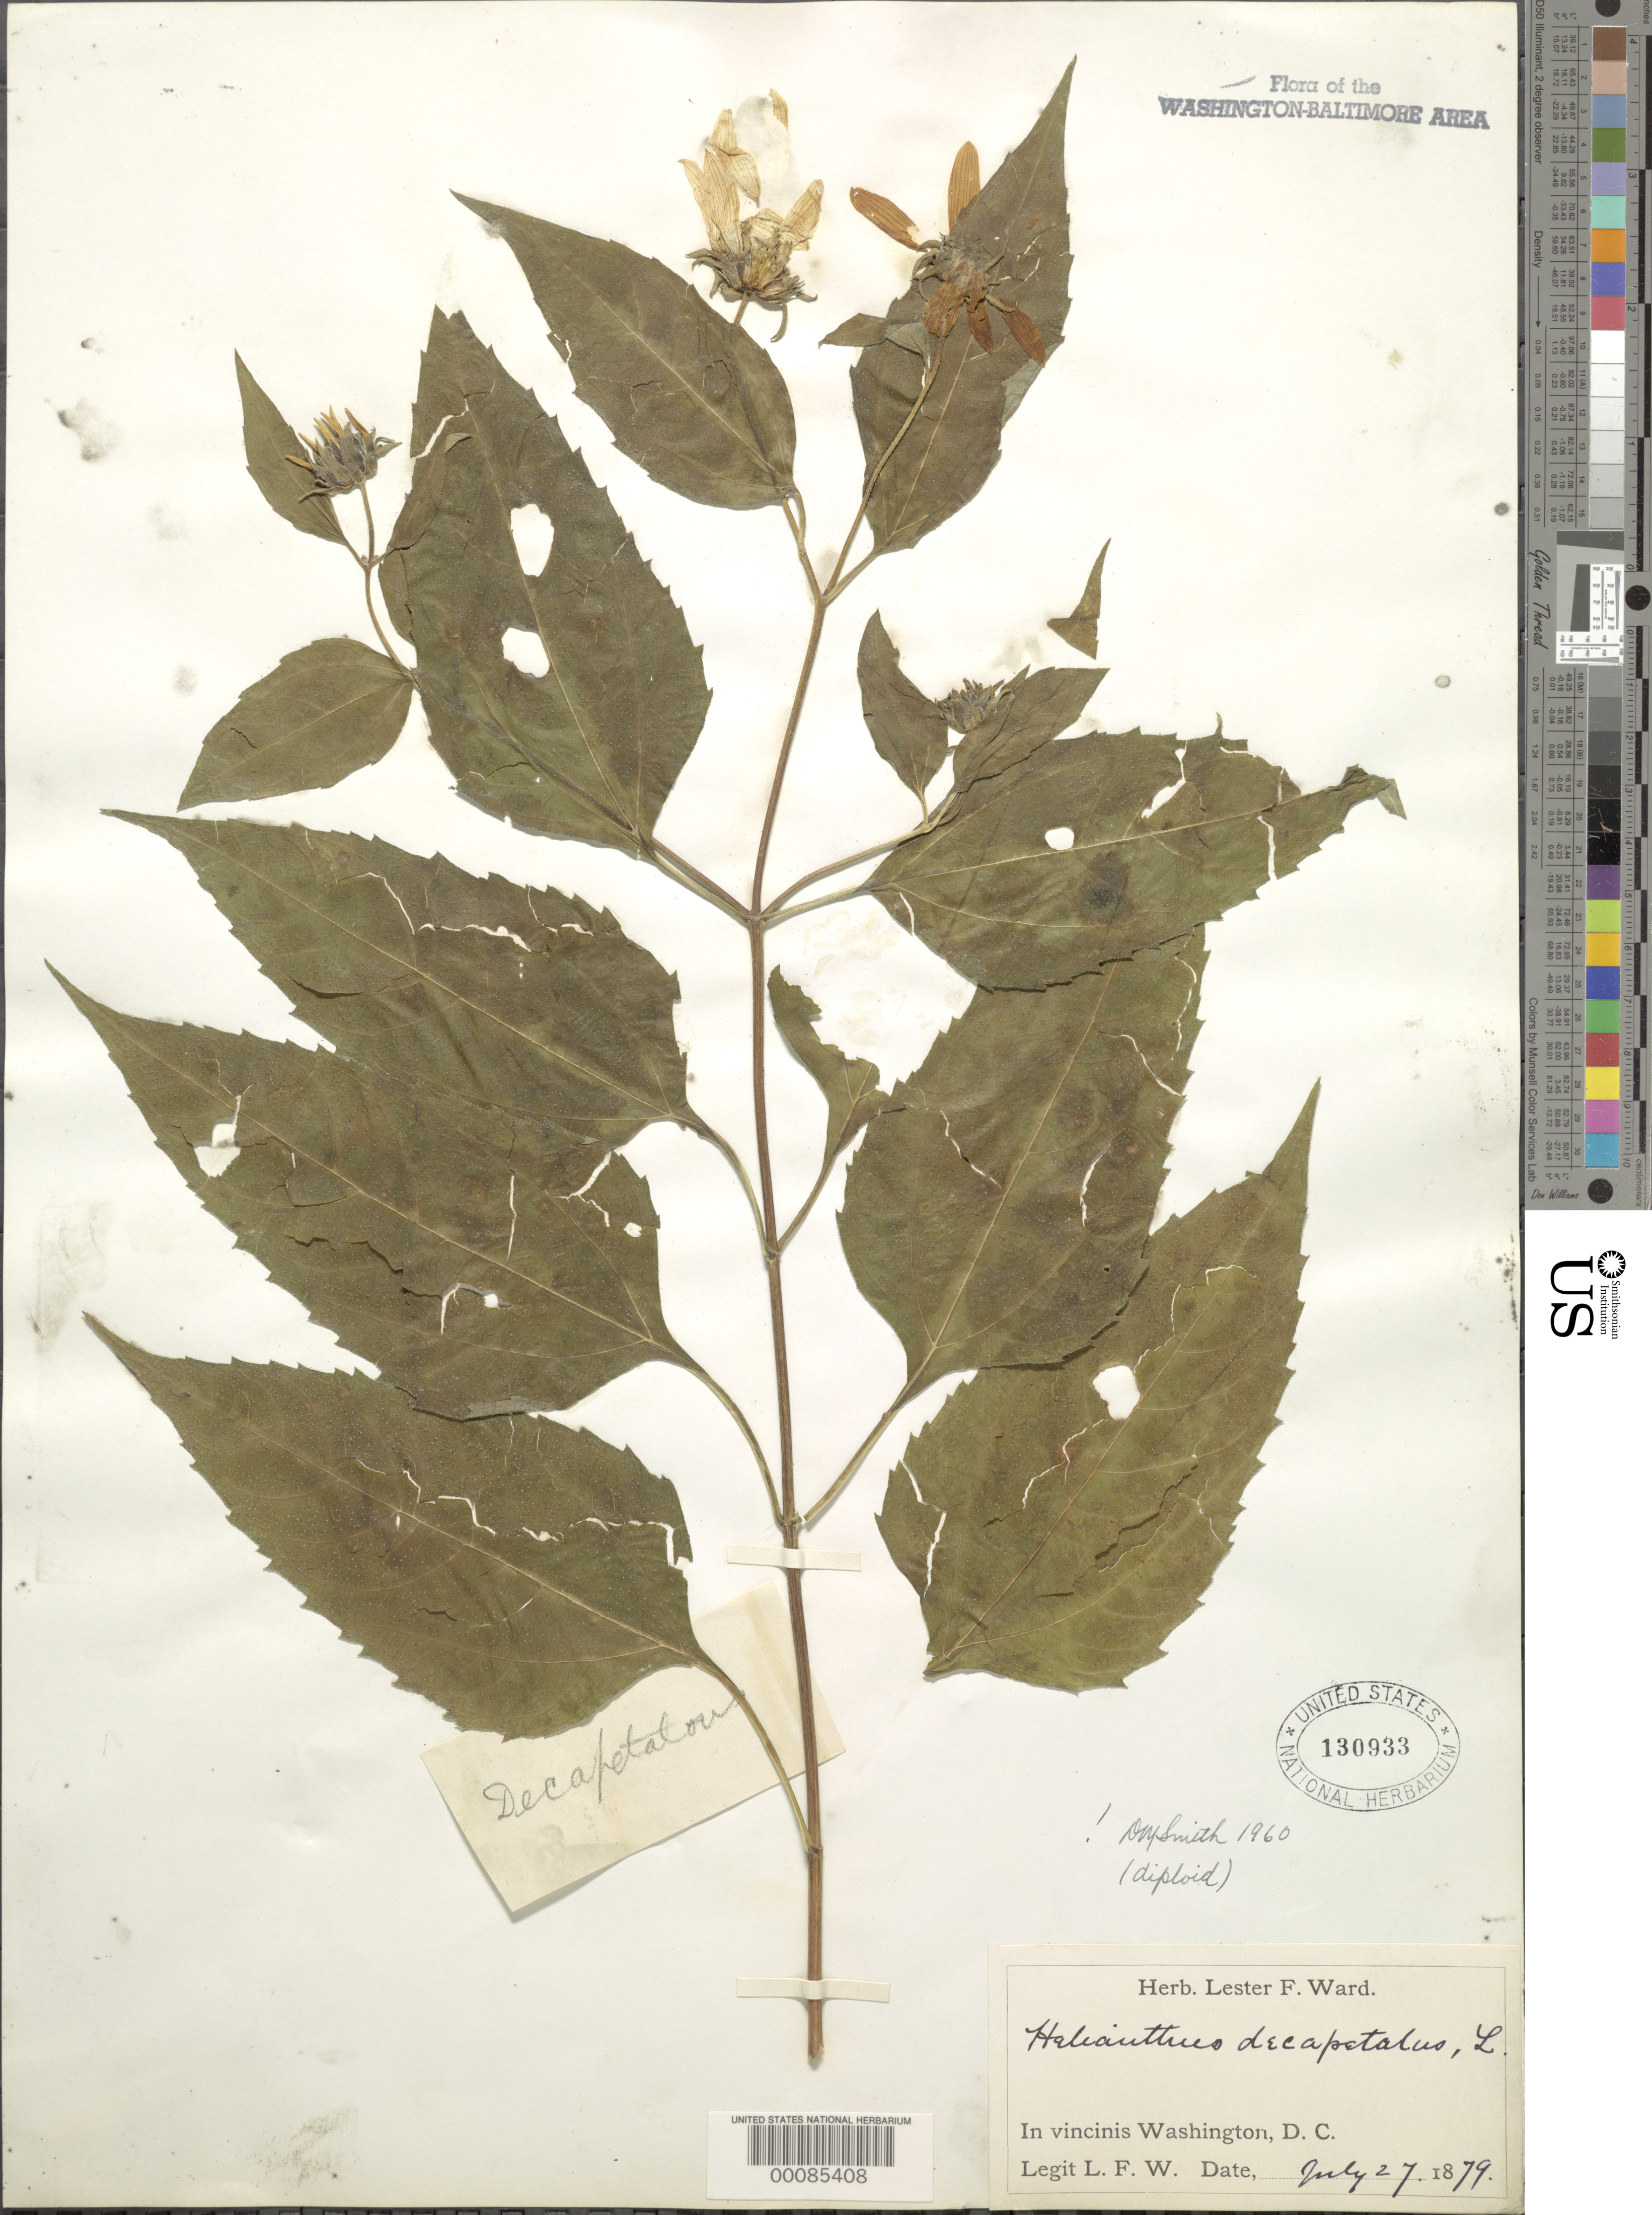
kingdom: Plantae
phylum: Tracheophyta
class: Magnoliopsida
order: Asterales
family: Asteraceae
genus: Helianthus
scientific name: Helianthus decapetalus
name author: L.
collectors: L. F. Ward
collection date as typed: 27 Jul 1879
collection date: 1879-07-27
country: United States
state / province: District of Columbia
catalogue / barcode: US 130933